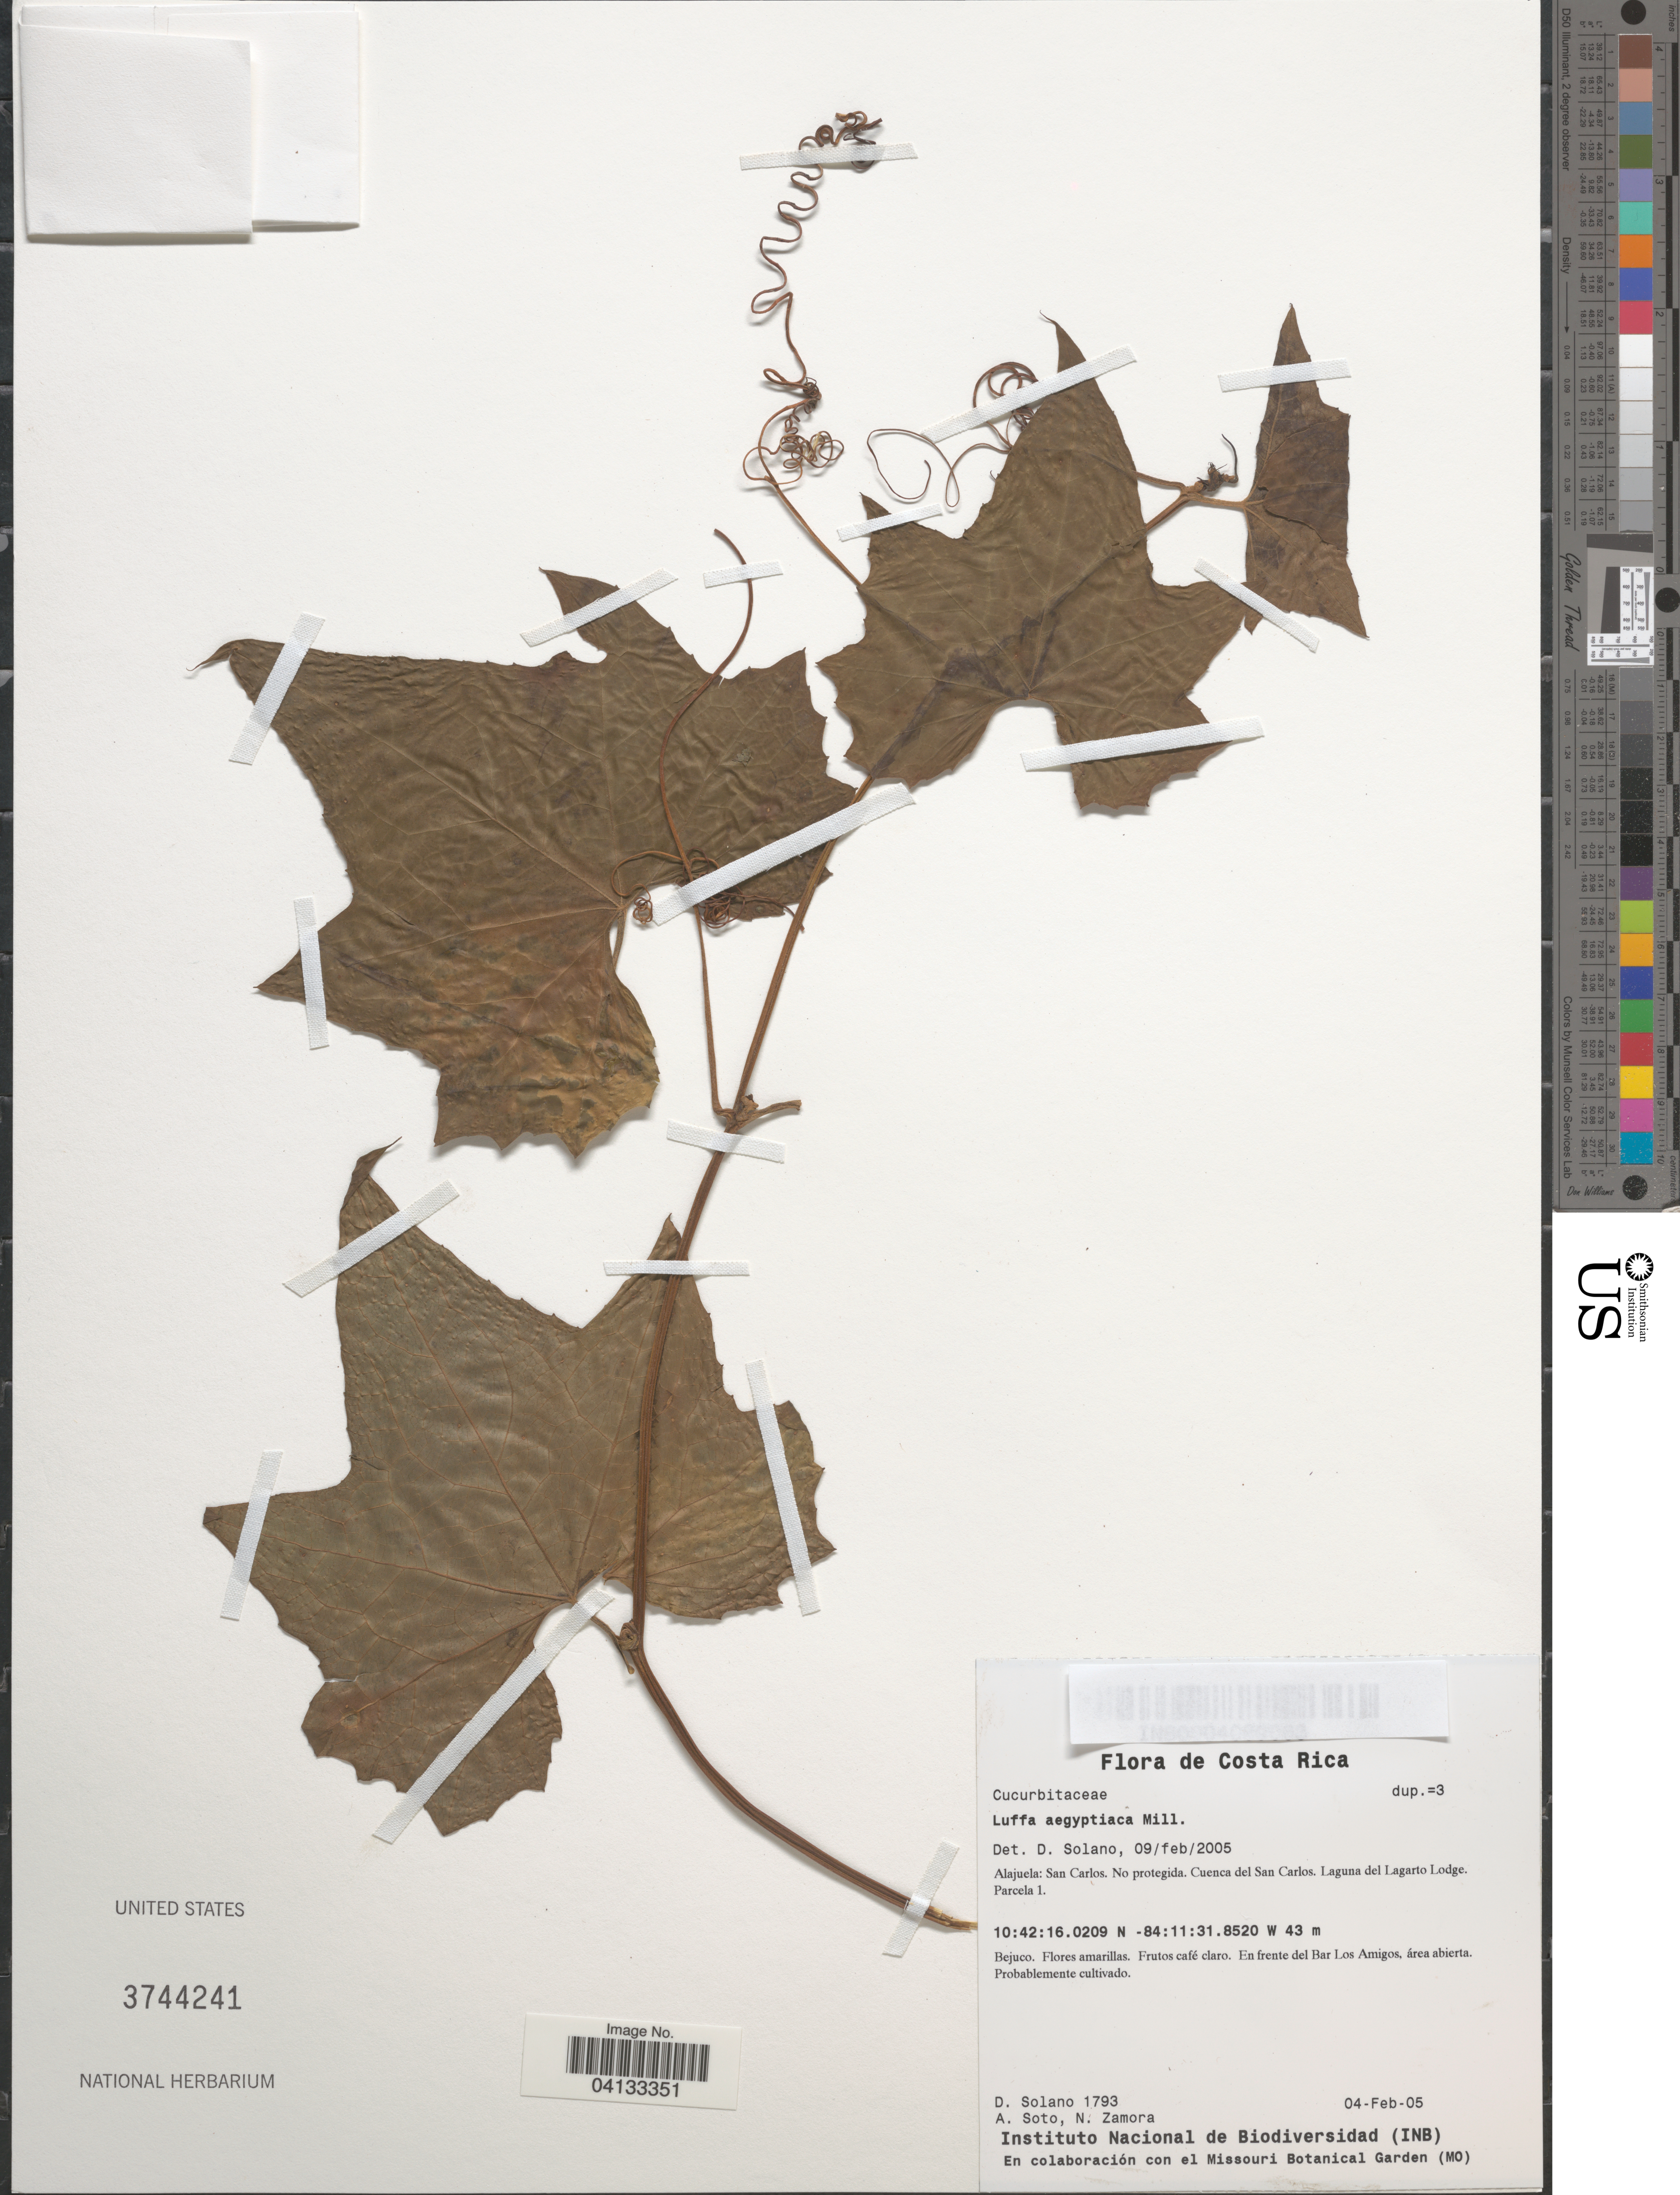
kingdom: Plantae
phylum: Tracheophyta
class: Magnoliopsida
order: Cucurbitales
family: Cucurbitaceae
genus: Luffa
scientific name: Luffa aegyptiaca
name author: Mill.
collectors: D. Solano, A. Soto & N. Zamora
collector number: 1793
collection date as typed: Transcribed d/m/y: 4/2/5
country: Costa Rica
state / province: Alajuela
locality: San Carlos. No protegida. Cuenca del San Carlos. Laguna del Lagarto Lodge. Parcela 1.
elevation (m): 43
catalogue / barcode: US 3744241